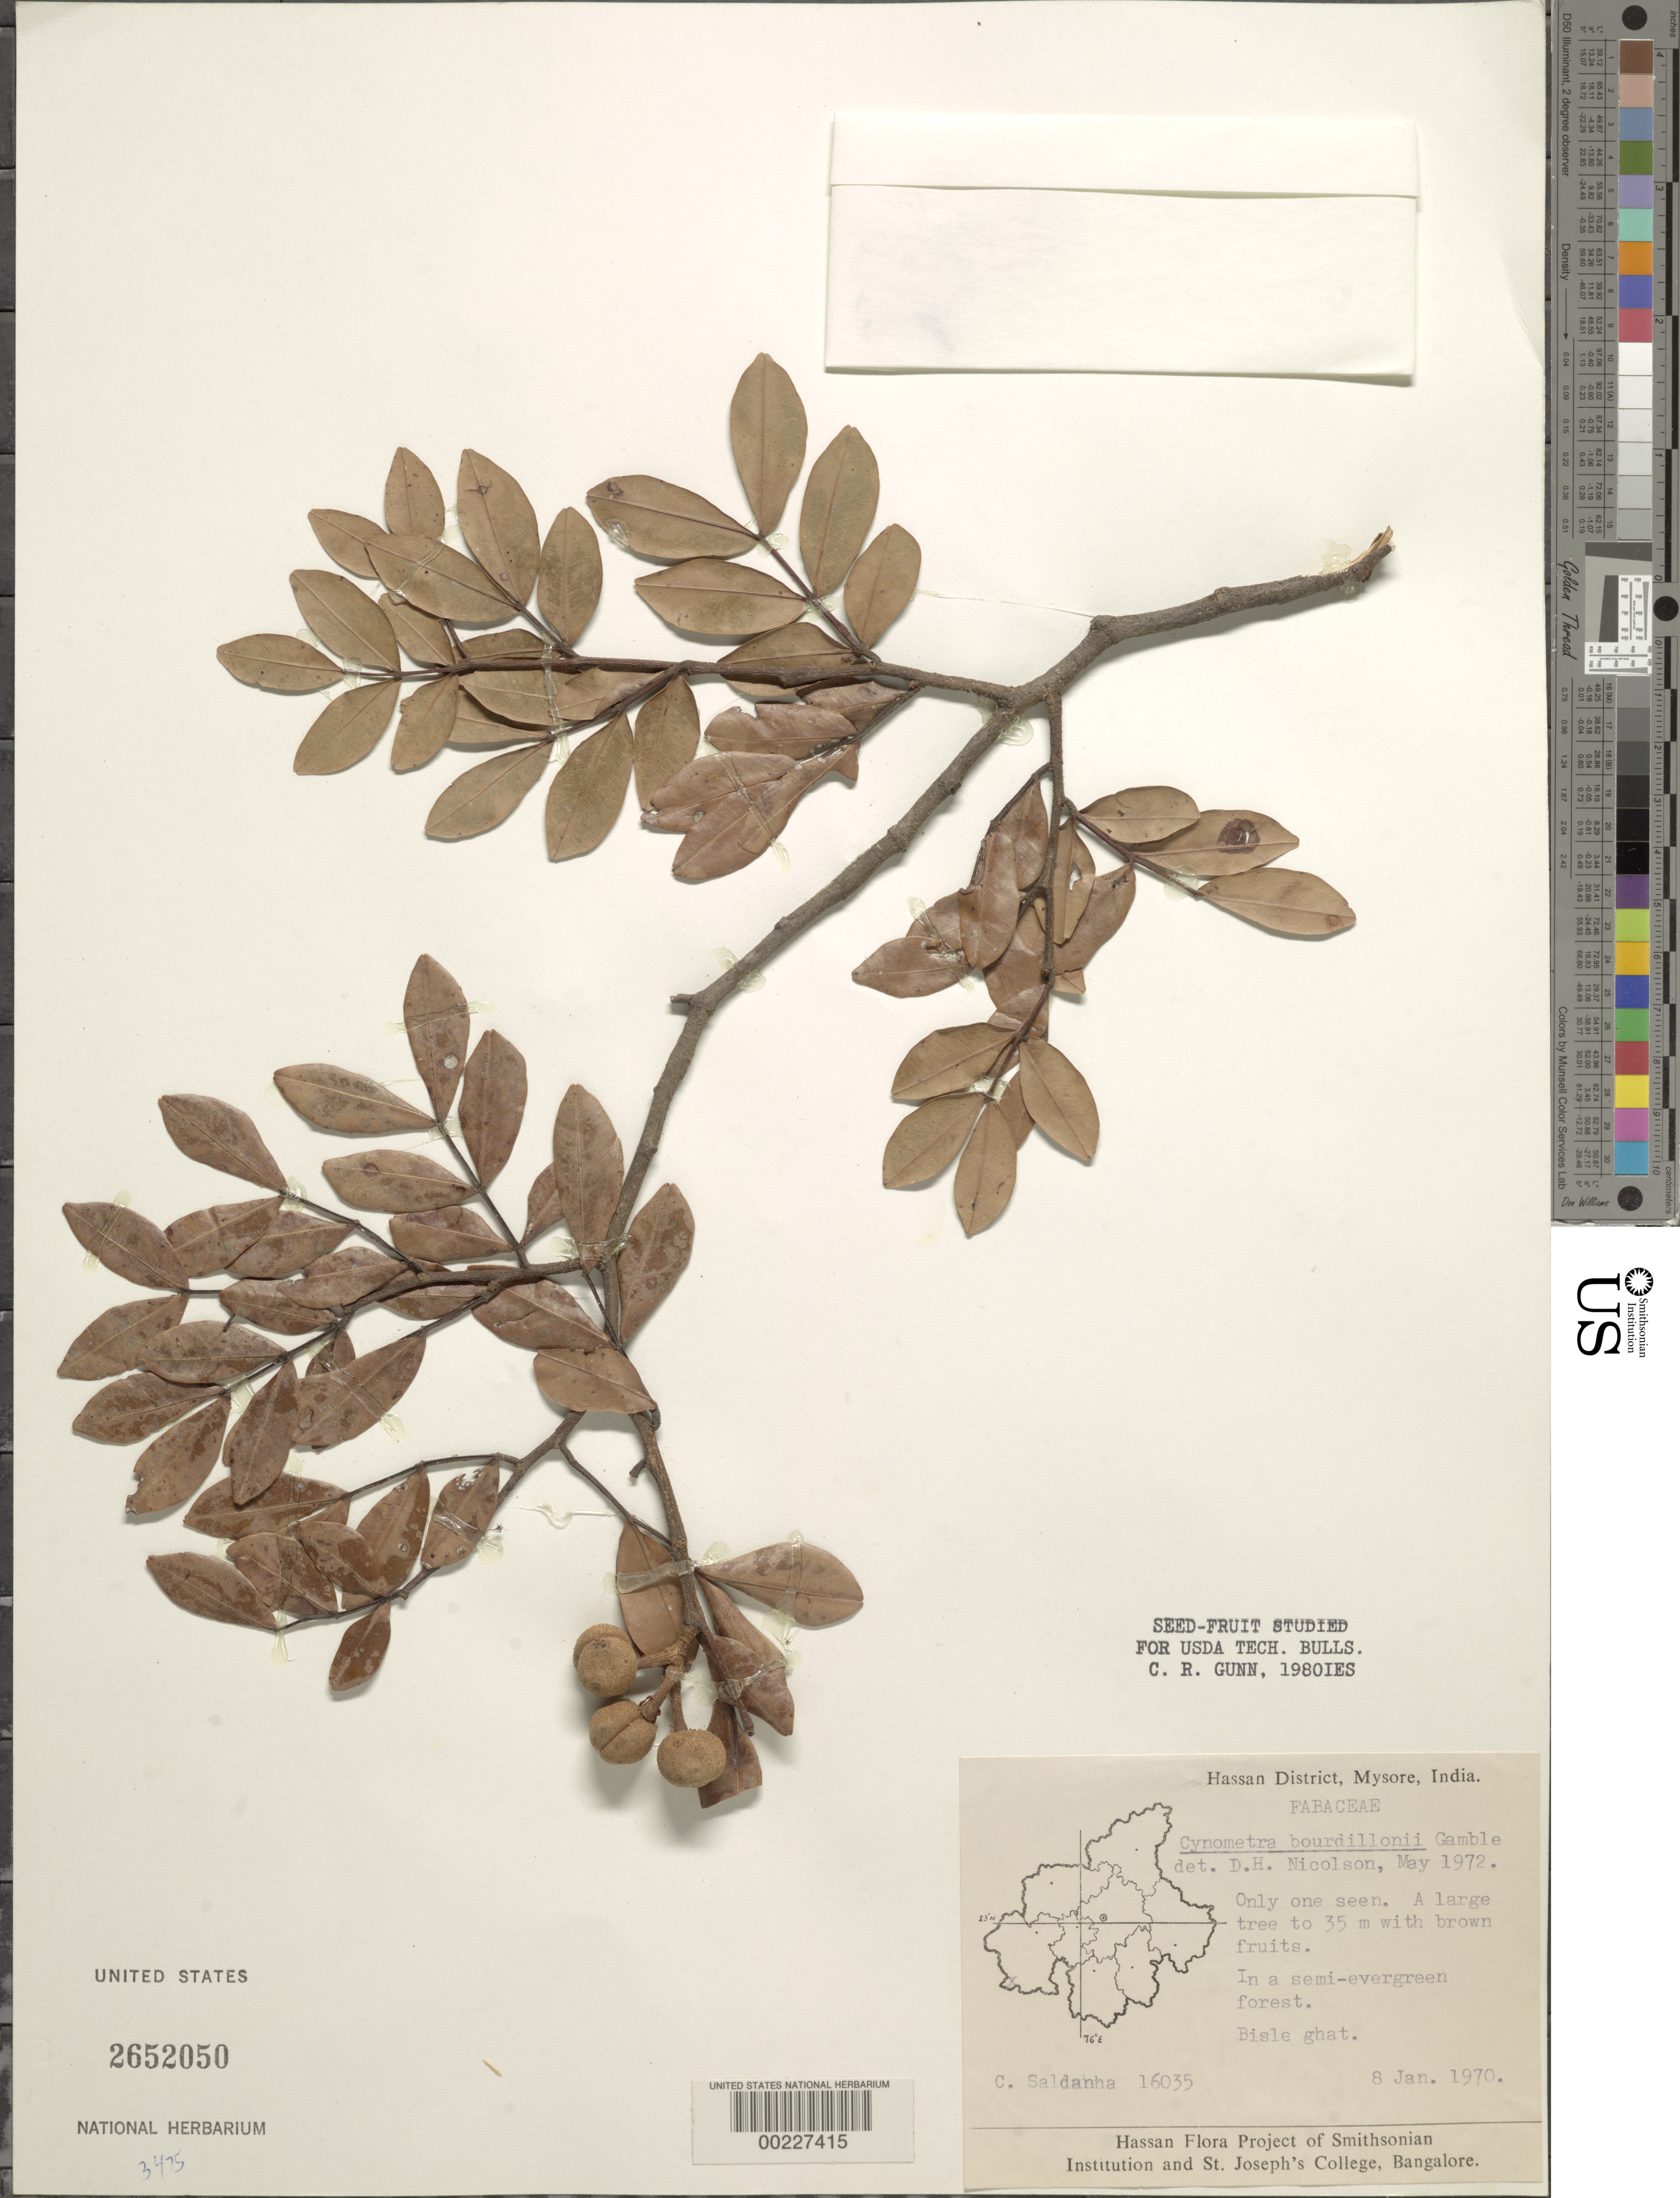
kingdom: Plantae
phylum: Tracheophyta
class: Magnoliopsida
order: Fabales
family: Fabaceae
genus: Cynometra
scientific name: Cynometra bourdillonii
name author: Gamble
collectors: C. J. Saldanha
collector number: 16035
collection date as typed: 08 Jan 1970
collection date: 1970-01-08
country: India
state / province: Karnataka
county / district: Hassan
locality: Bisle ghat, mysore state [mysore state = karnataka.]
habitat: Semi-evergreen forest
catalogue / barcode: US 2652050